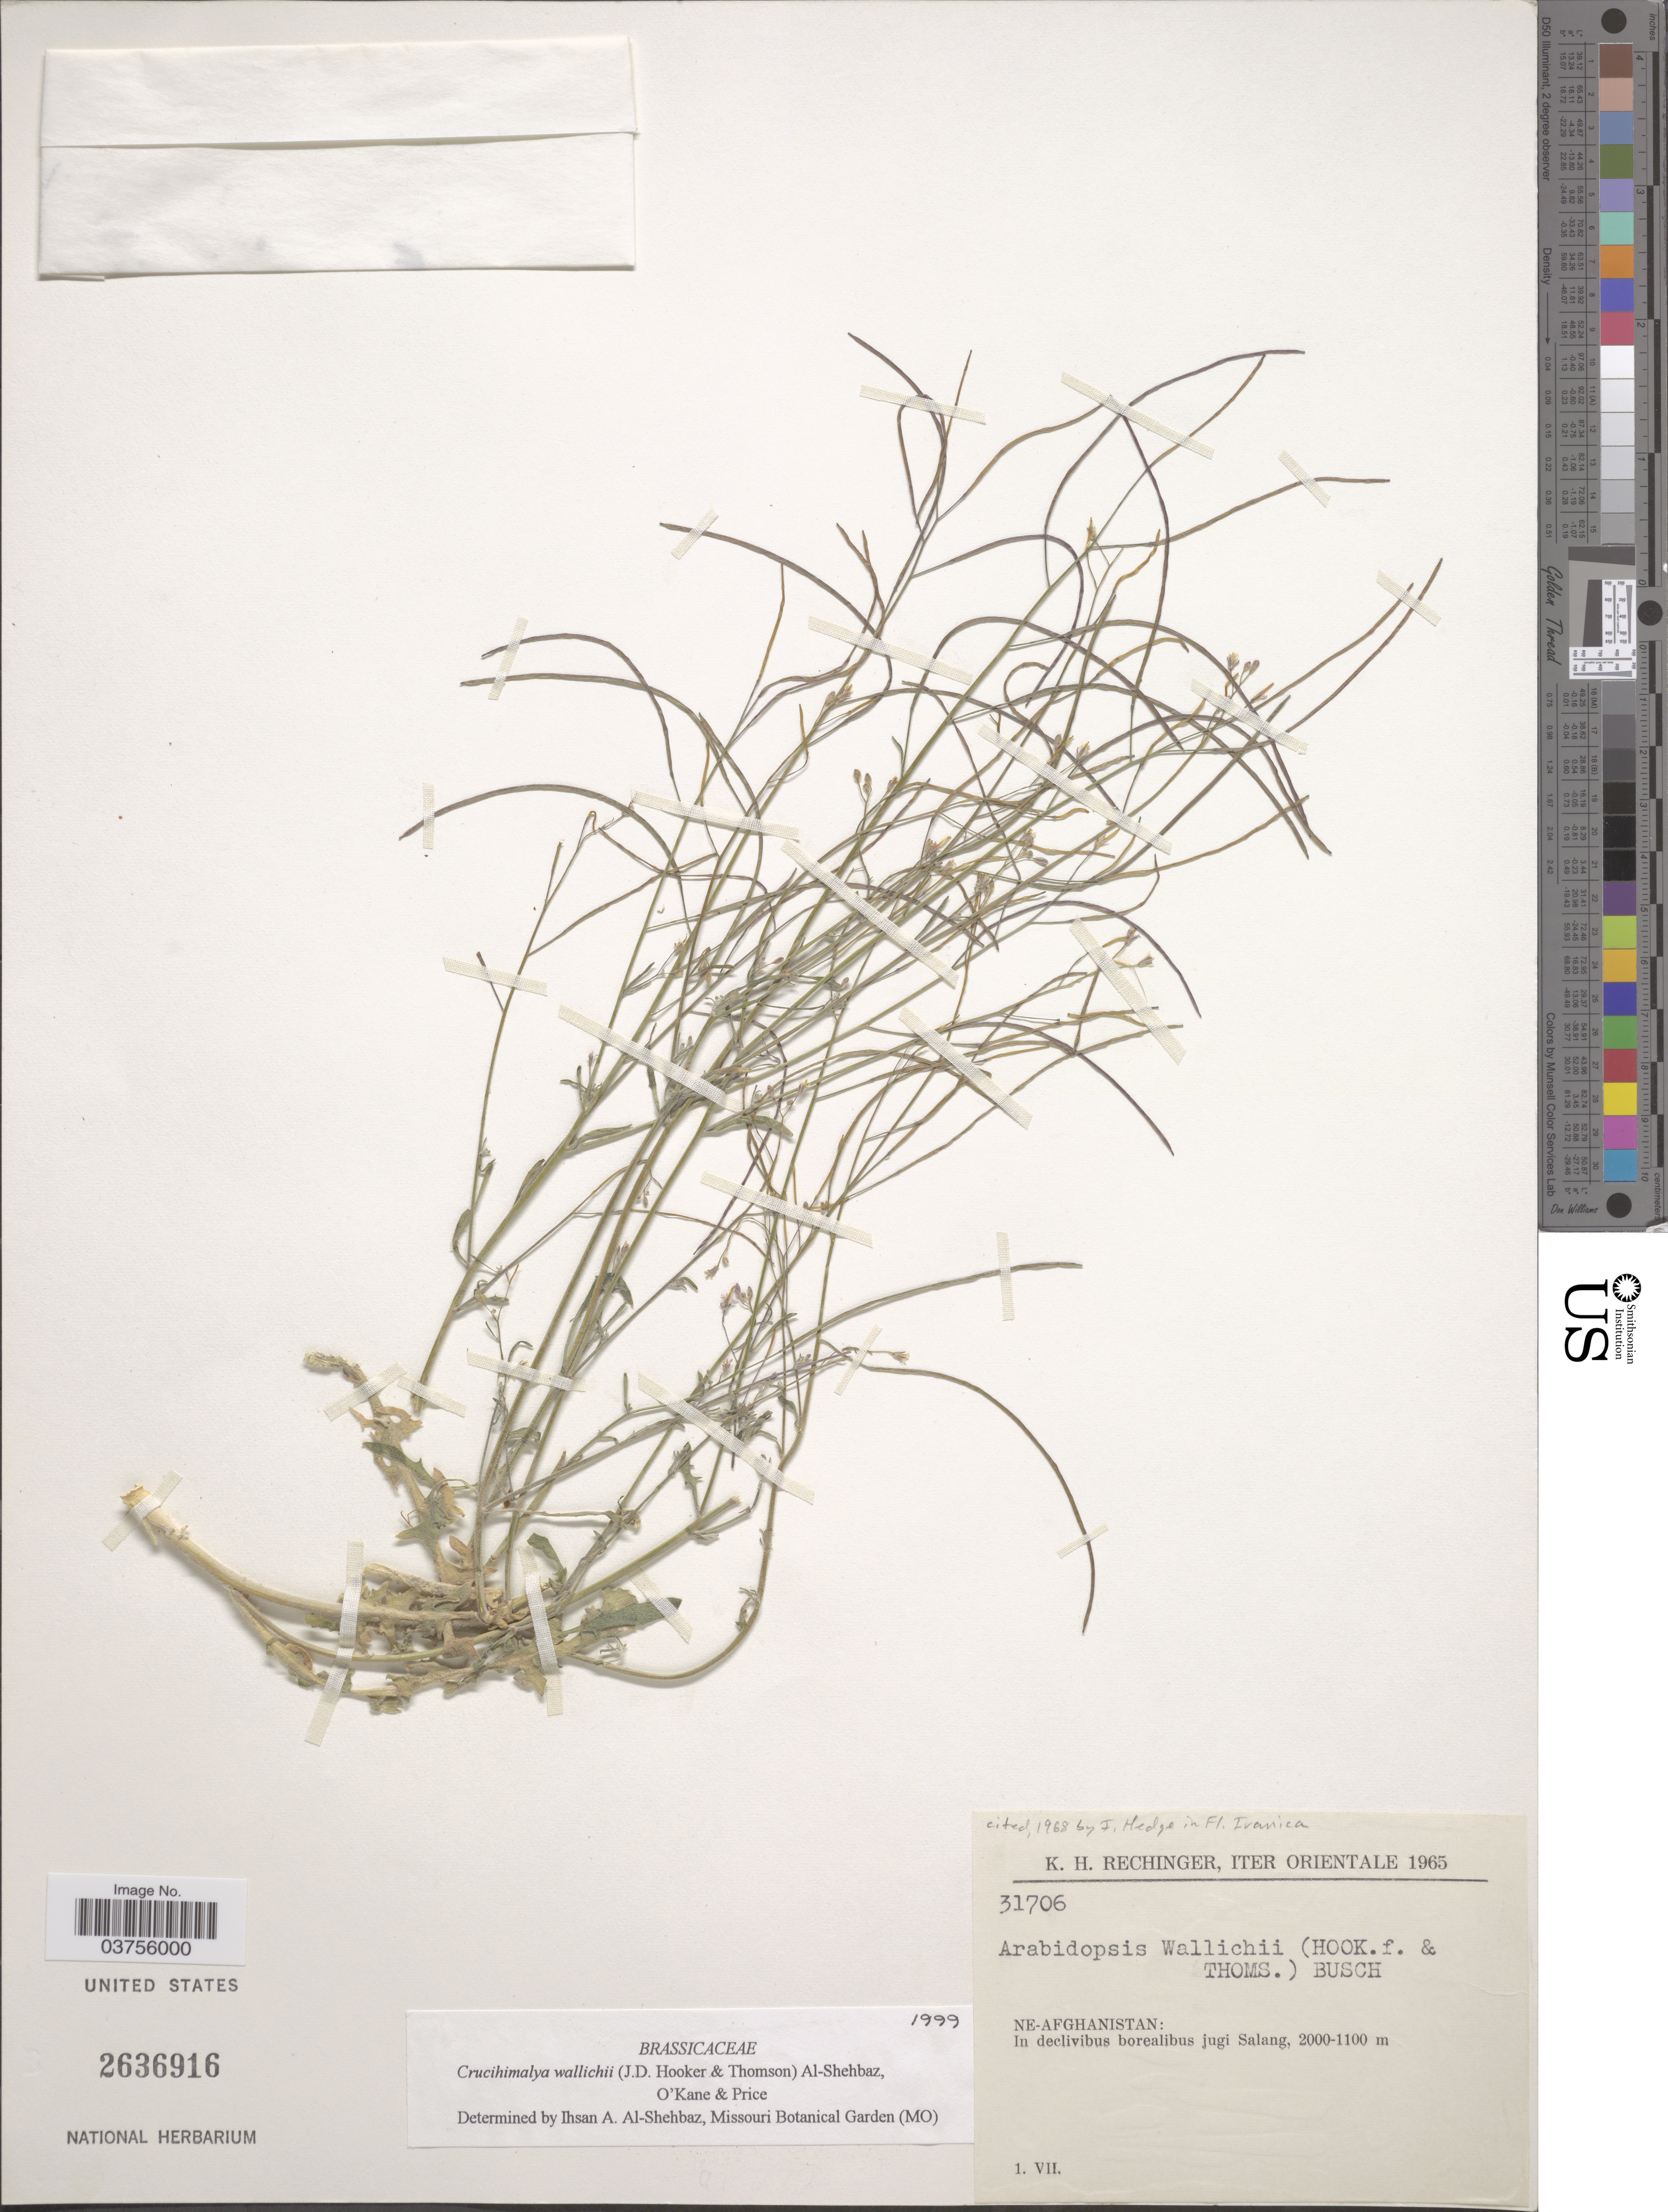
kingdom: Plantae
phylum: Tracheophyta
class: Magnoliopsida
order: Brassicales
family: Brassicaceae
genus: Crucihimalaya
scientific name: Crucihimalaya wallichii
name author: (Hook. f. & Thomson) Al-Shehbaz et al.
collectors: K. H. Rechinger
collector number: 31706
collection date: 1965-07-01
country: Afghanistan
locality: Iter Orientale. NE-Afghanistan: In declivibus borealibus jugi Salang.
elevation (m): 1100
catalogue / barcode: US 2636916